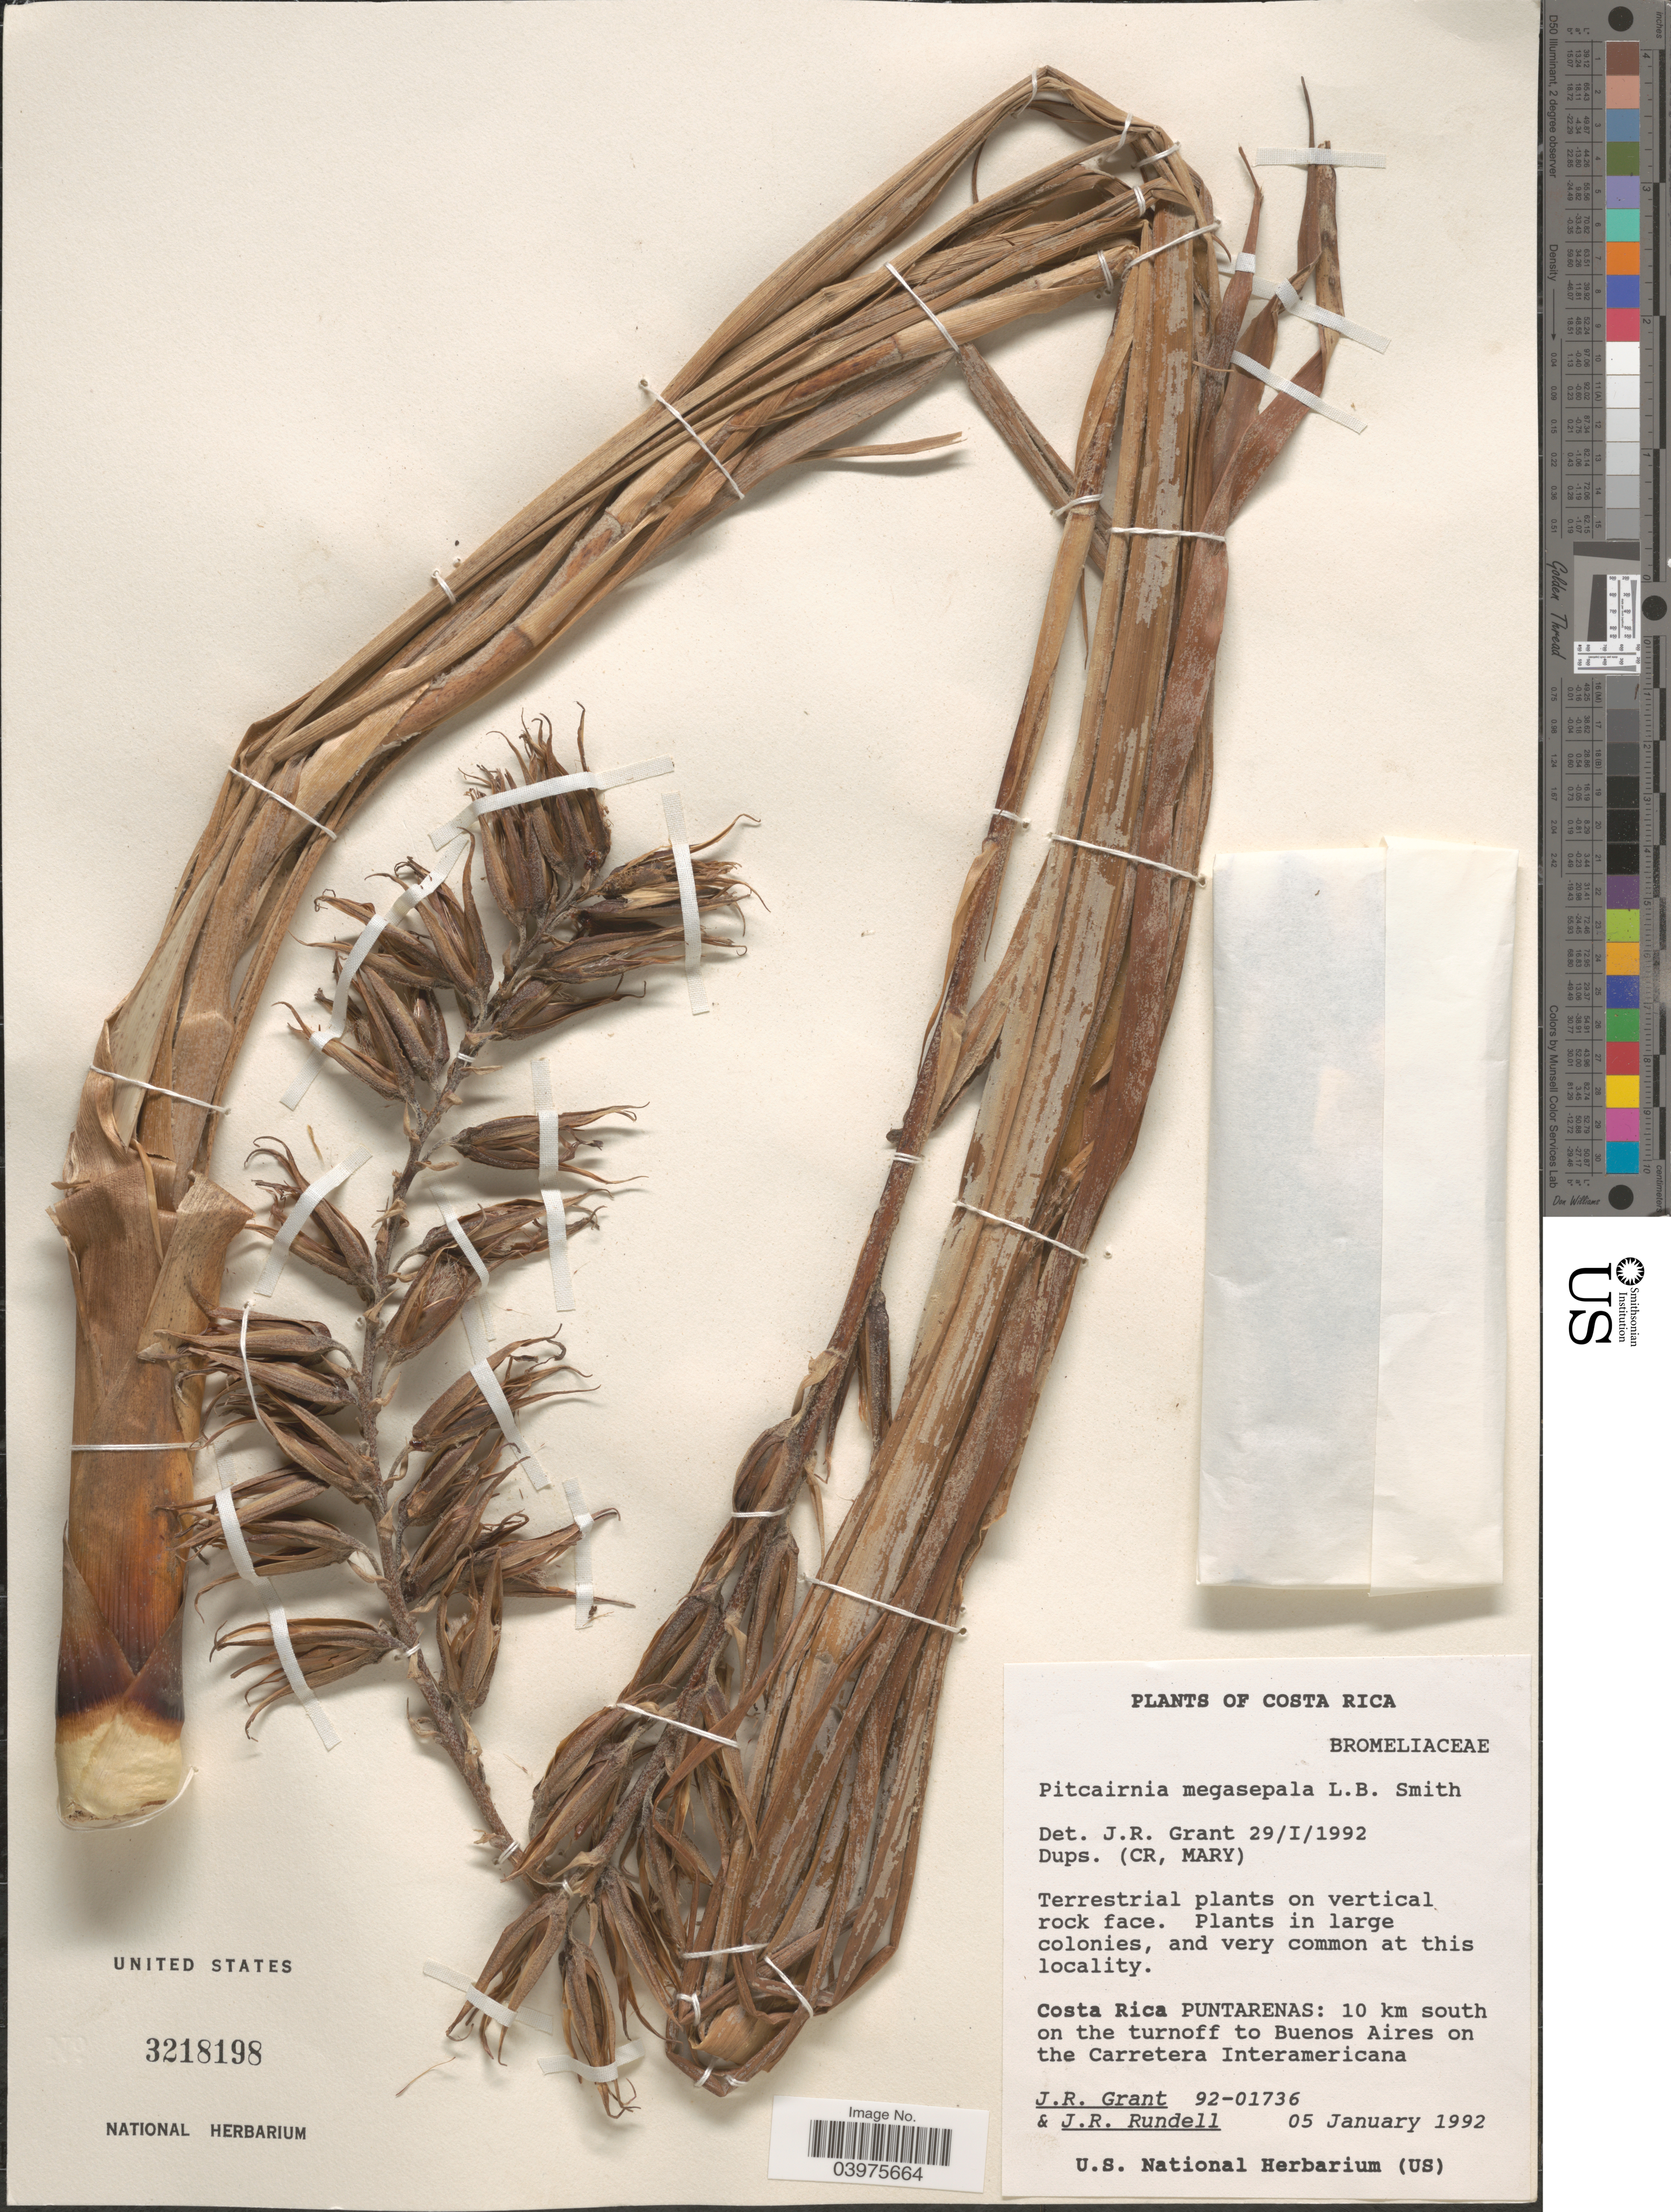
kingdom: Plantae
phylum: Tracheophyta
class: Liliopsida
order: Poales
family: Bromeliaceae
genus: Pitcairnia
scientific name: Pitcairnia megasepala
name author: Baker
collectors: J. Grant & J. R. Rundell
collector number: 92-01736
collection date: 1992-01-05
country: Costa Rica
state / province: Puntarenas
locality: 10 km south on the turnoff to Buenos Aires on the Carretera Interamericana.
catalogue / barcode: US 3218198